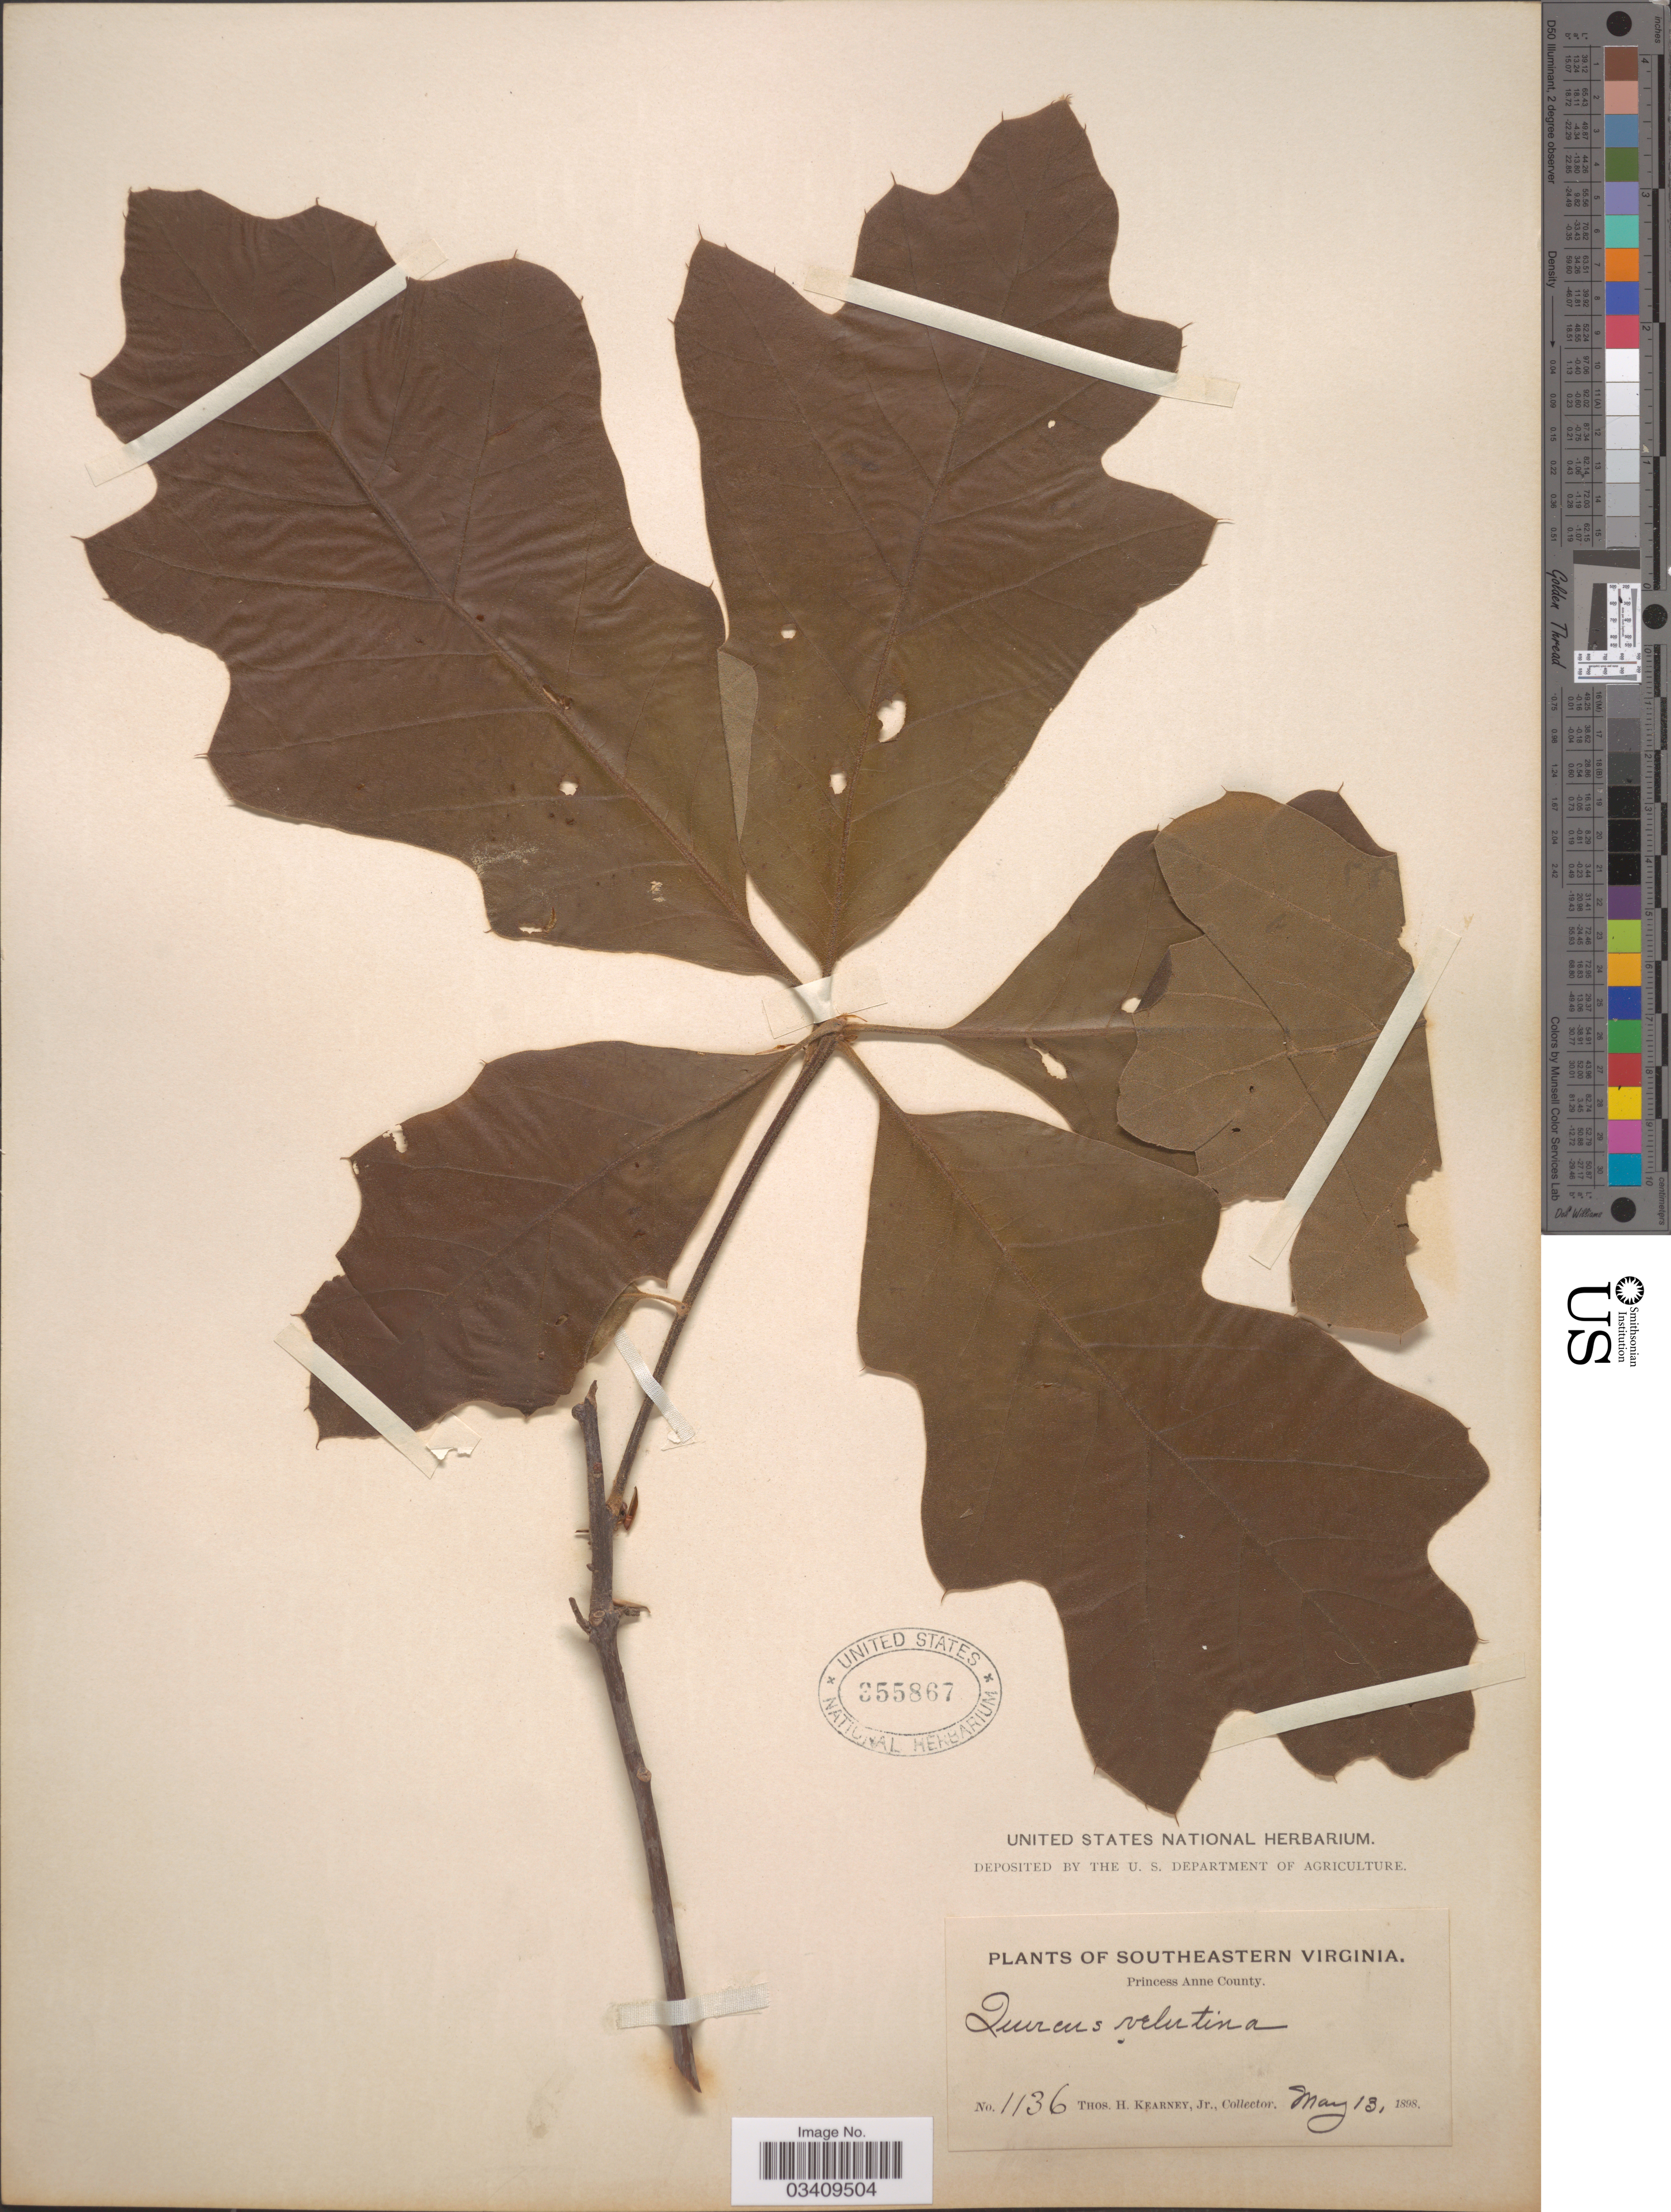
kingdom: Plantae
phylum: Tracheophyta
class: Magnoliopsida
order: Fagales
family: Fagaceae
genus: Quercus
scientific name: Quercus velutina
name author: Lam.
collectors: T. H. Kearney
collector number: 1136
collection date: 1898-05-13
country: United States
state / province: Virginia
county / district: City of Virginia Beach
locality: Southeastern Virginia. Princess Anne County.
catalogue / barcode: US 355867